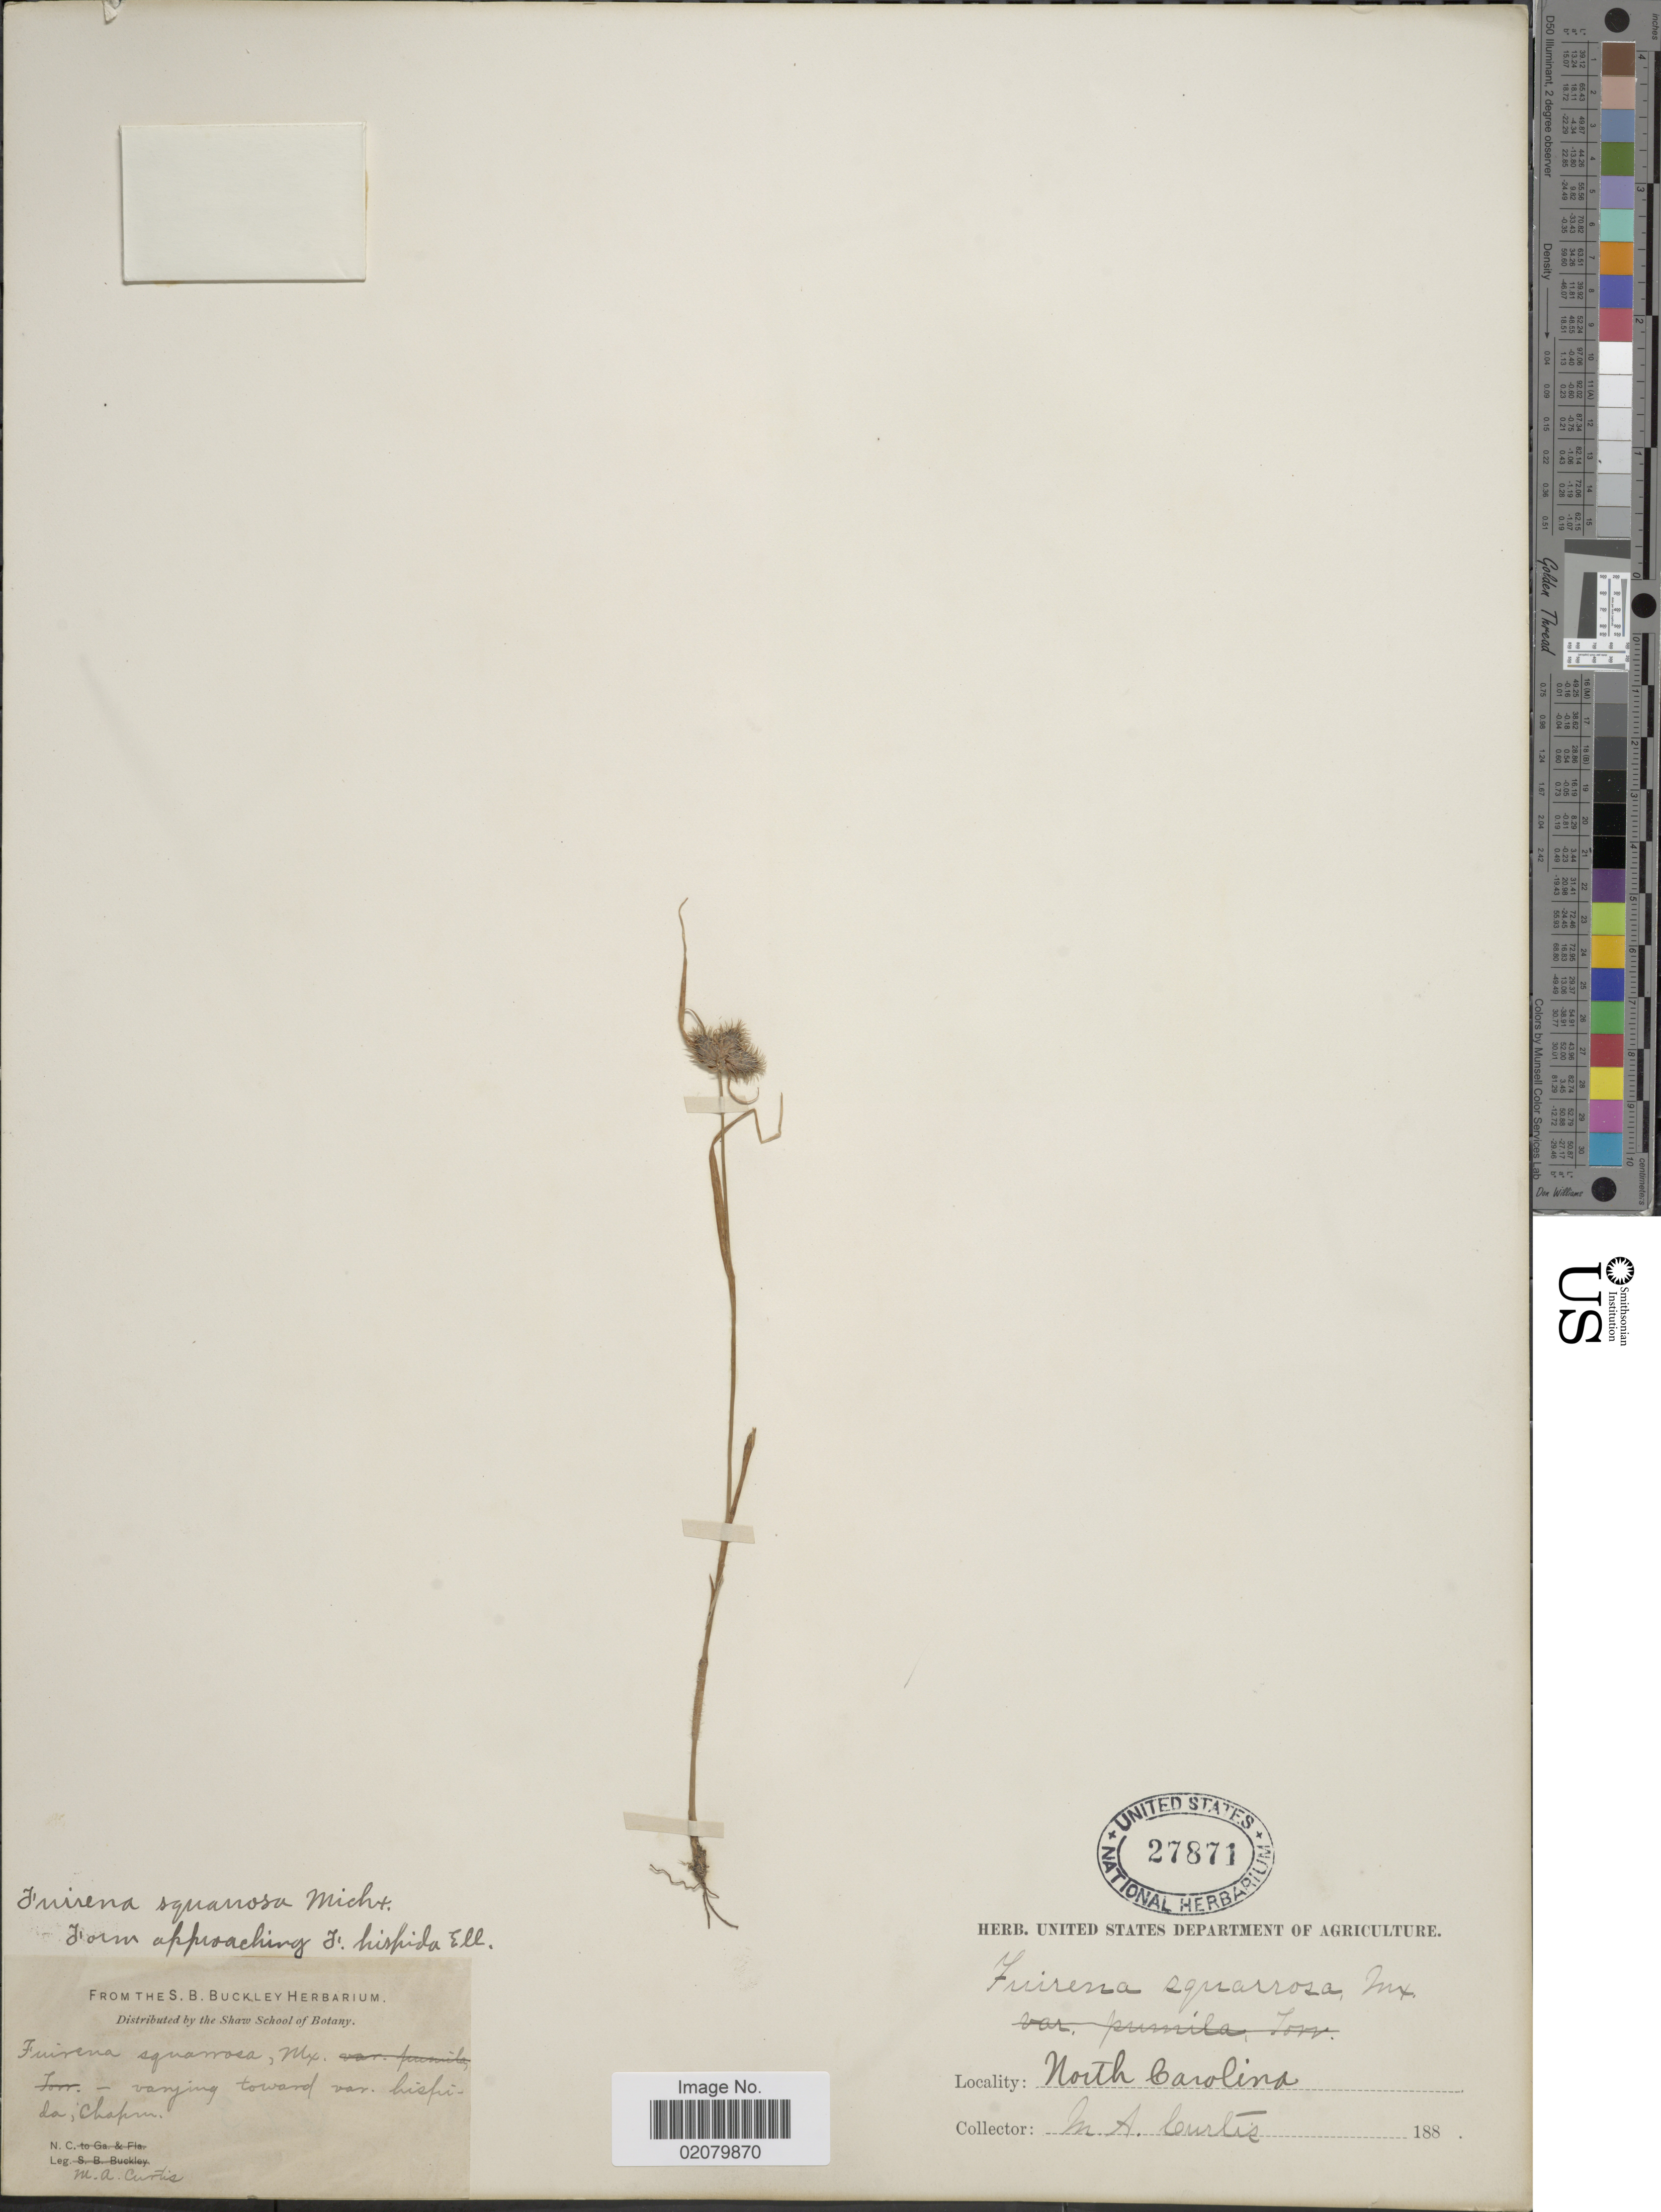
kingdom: Plantae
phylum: Tracheophyta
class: Liliopsida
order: Poales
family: Cyperaceae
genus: Fuirena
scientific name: Fuirena squarrosa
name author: Michx.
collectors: M. A. Curtis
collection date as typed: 188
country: United States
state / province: North Carolina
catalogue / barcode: US 27871